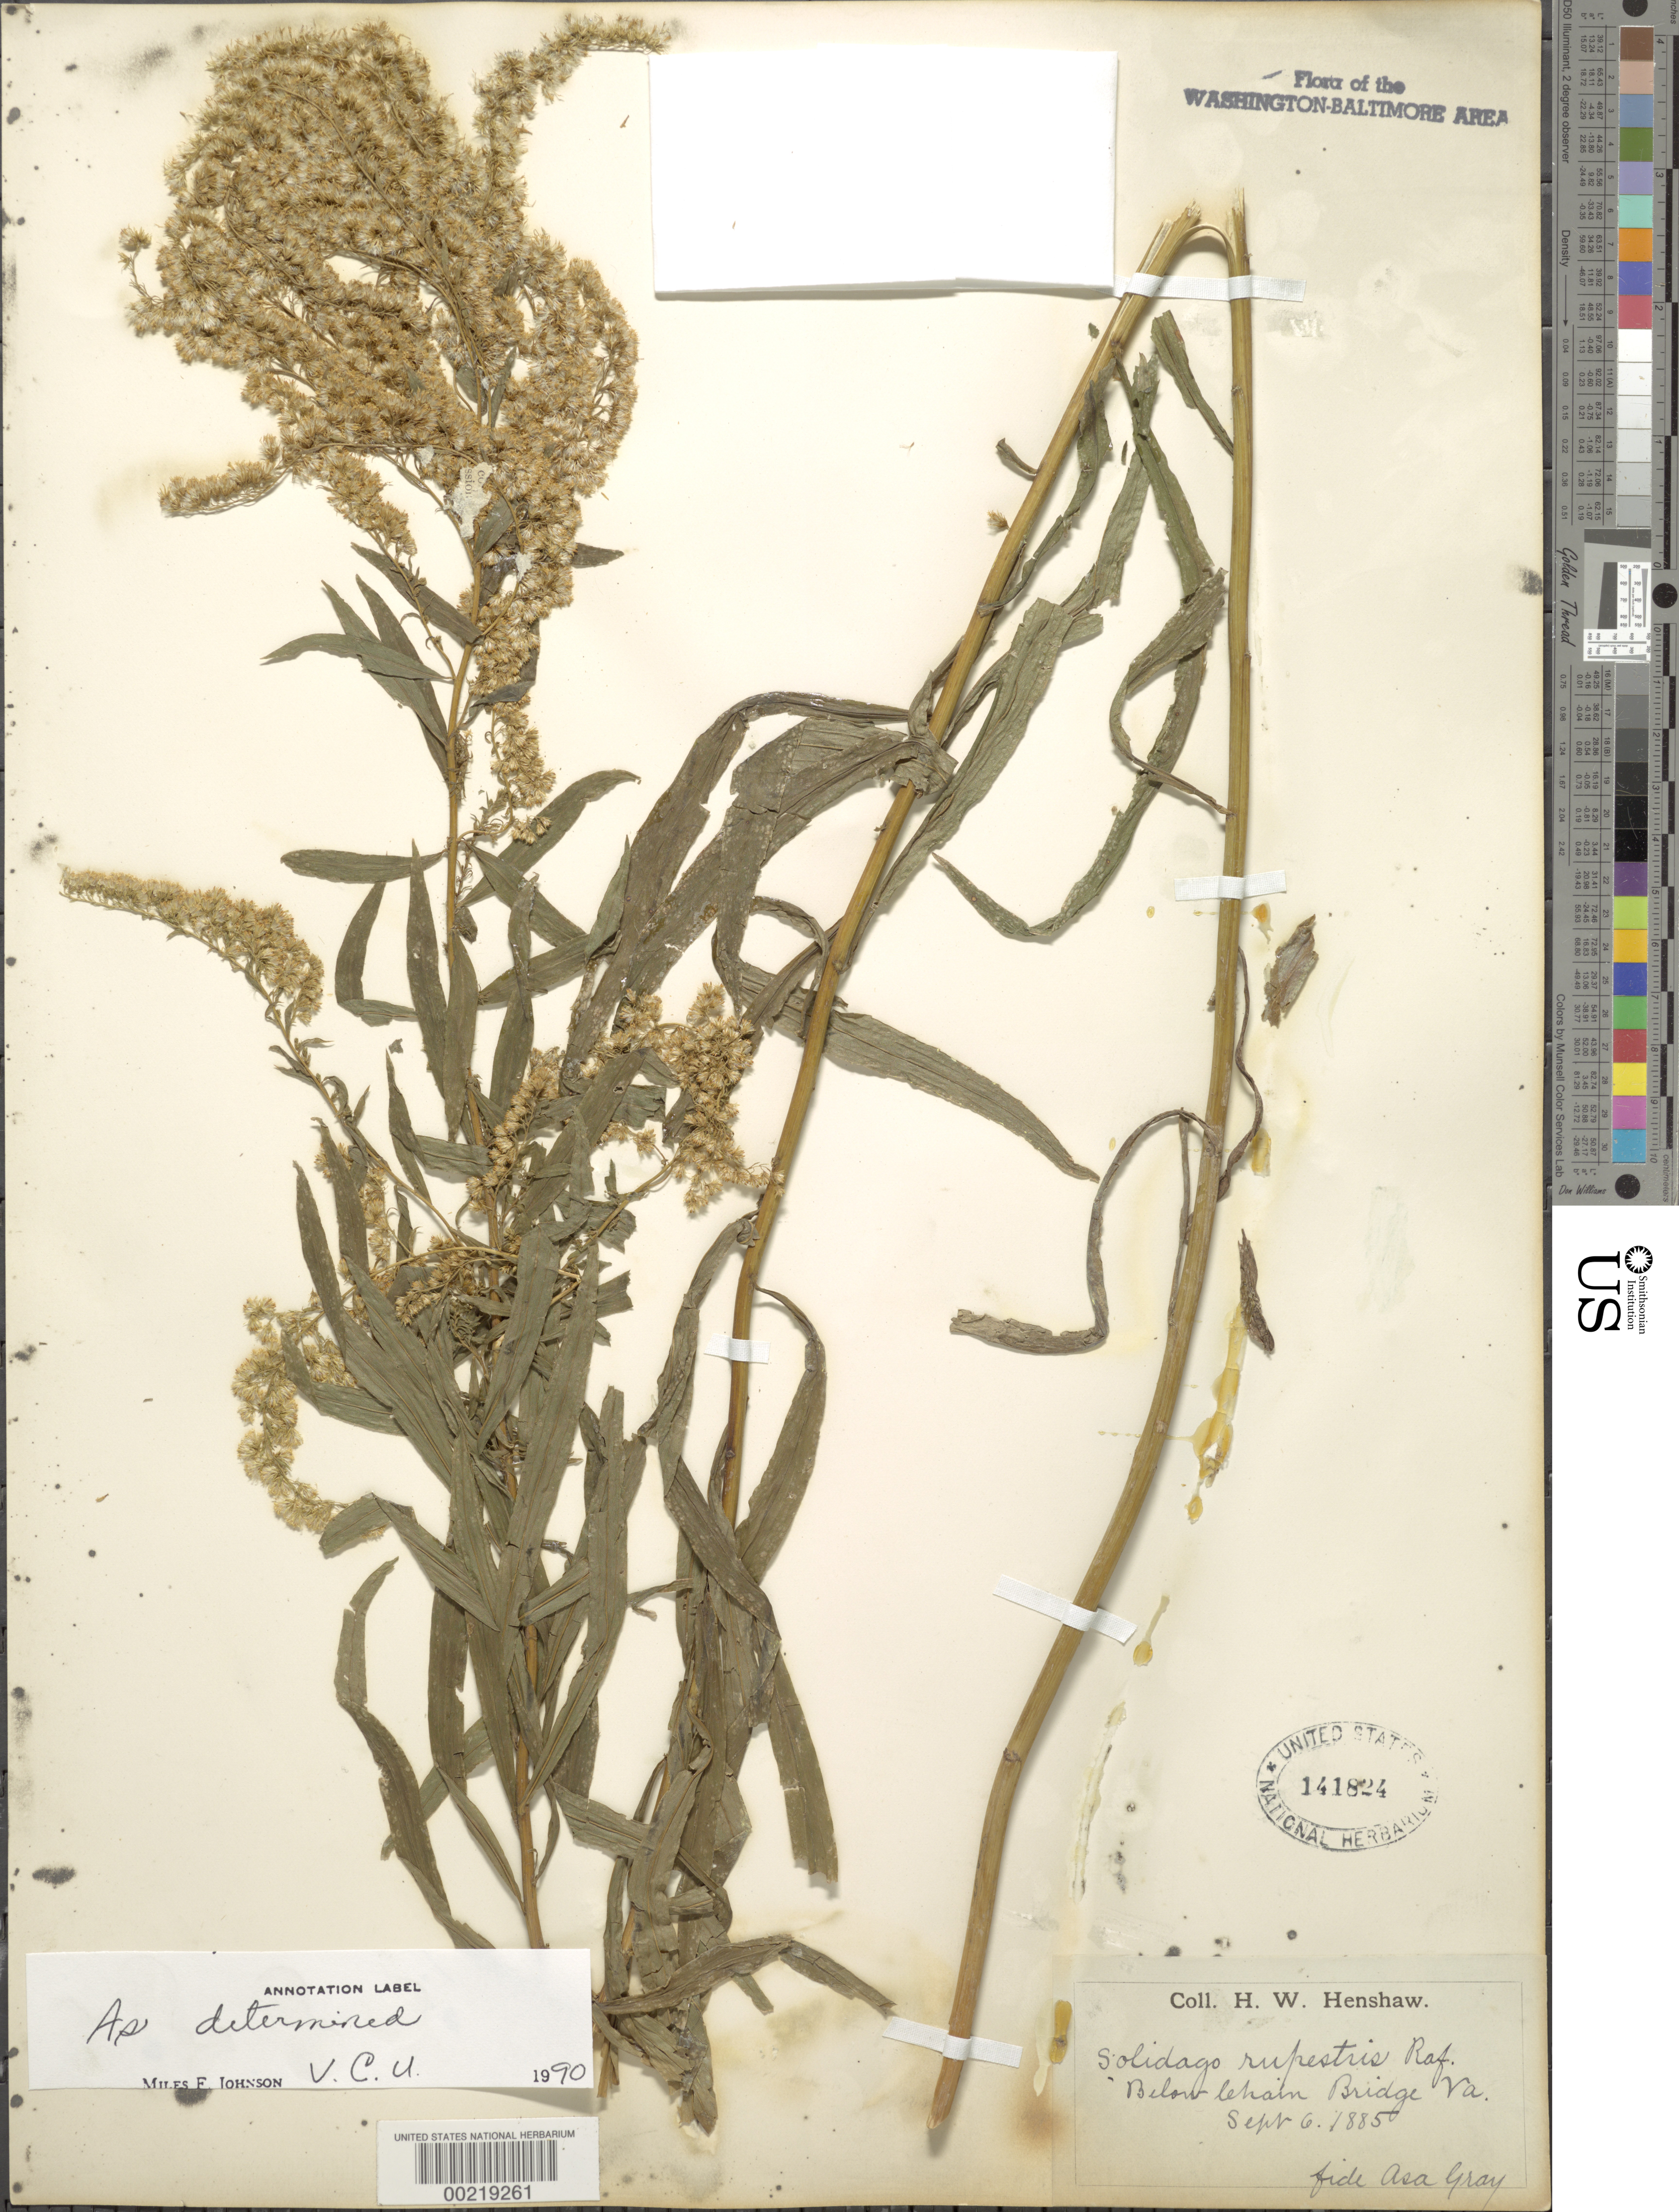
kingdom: Plantae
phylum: Tracheophyta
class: Magnoliopsida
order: Asterales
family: Asteraceae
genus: Solidago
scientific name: Solidago rupestris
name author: Raf.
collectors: H. Henshaw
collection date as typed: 06 Sep 1885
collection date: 1885-09-06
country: United States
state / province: Virginia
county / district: Fairfax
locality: Below Chain Bridge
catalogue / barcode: US 141824